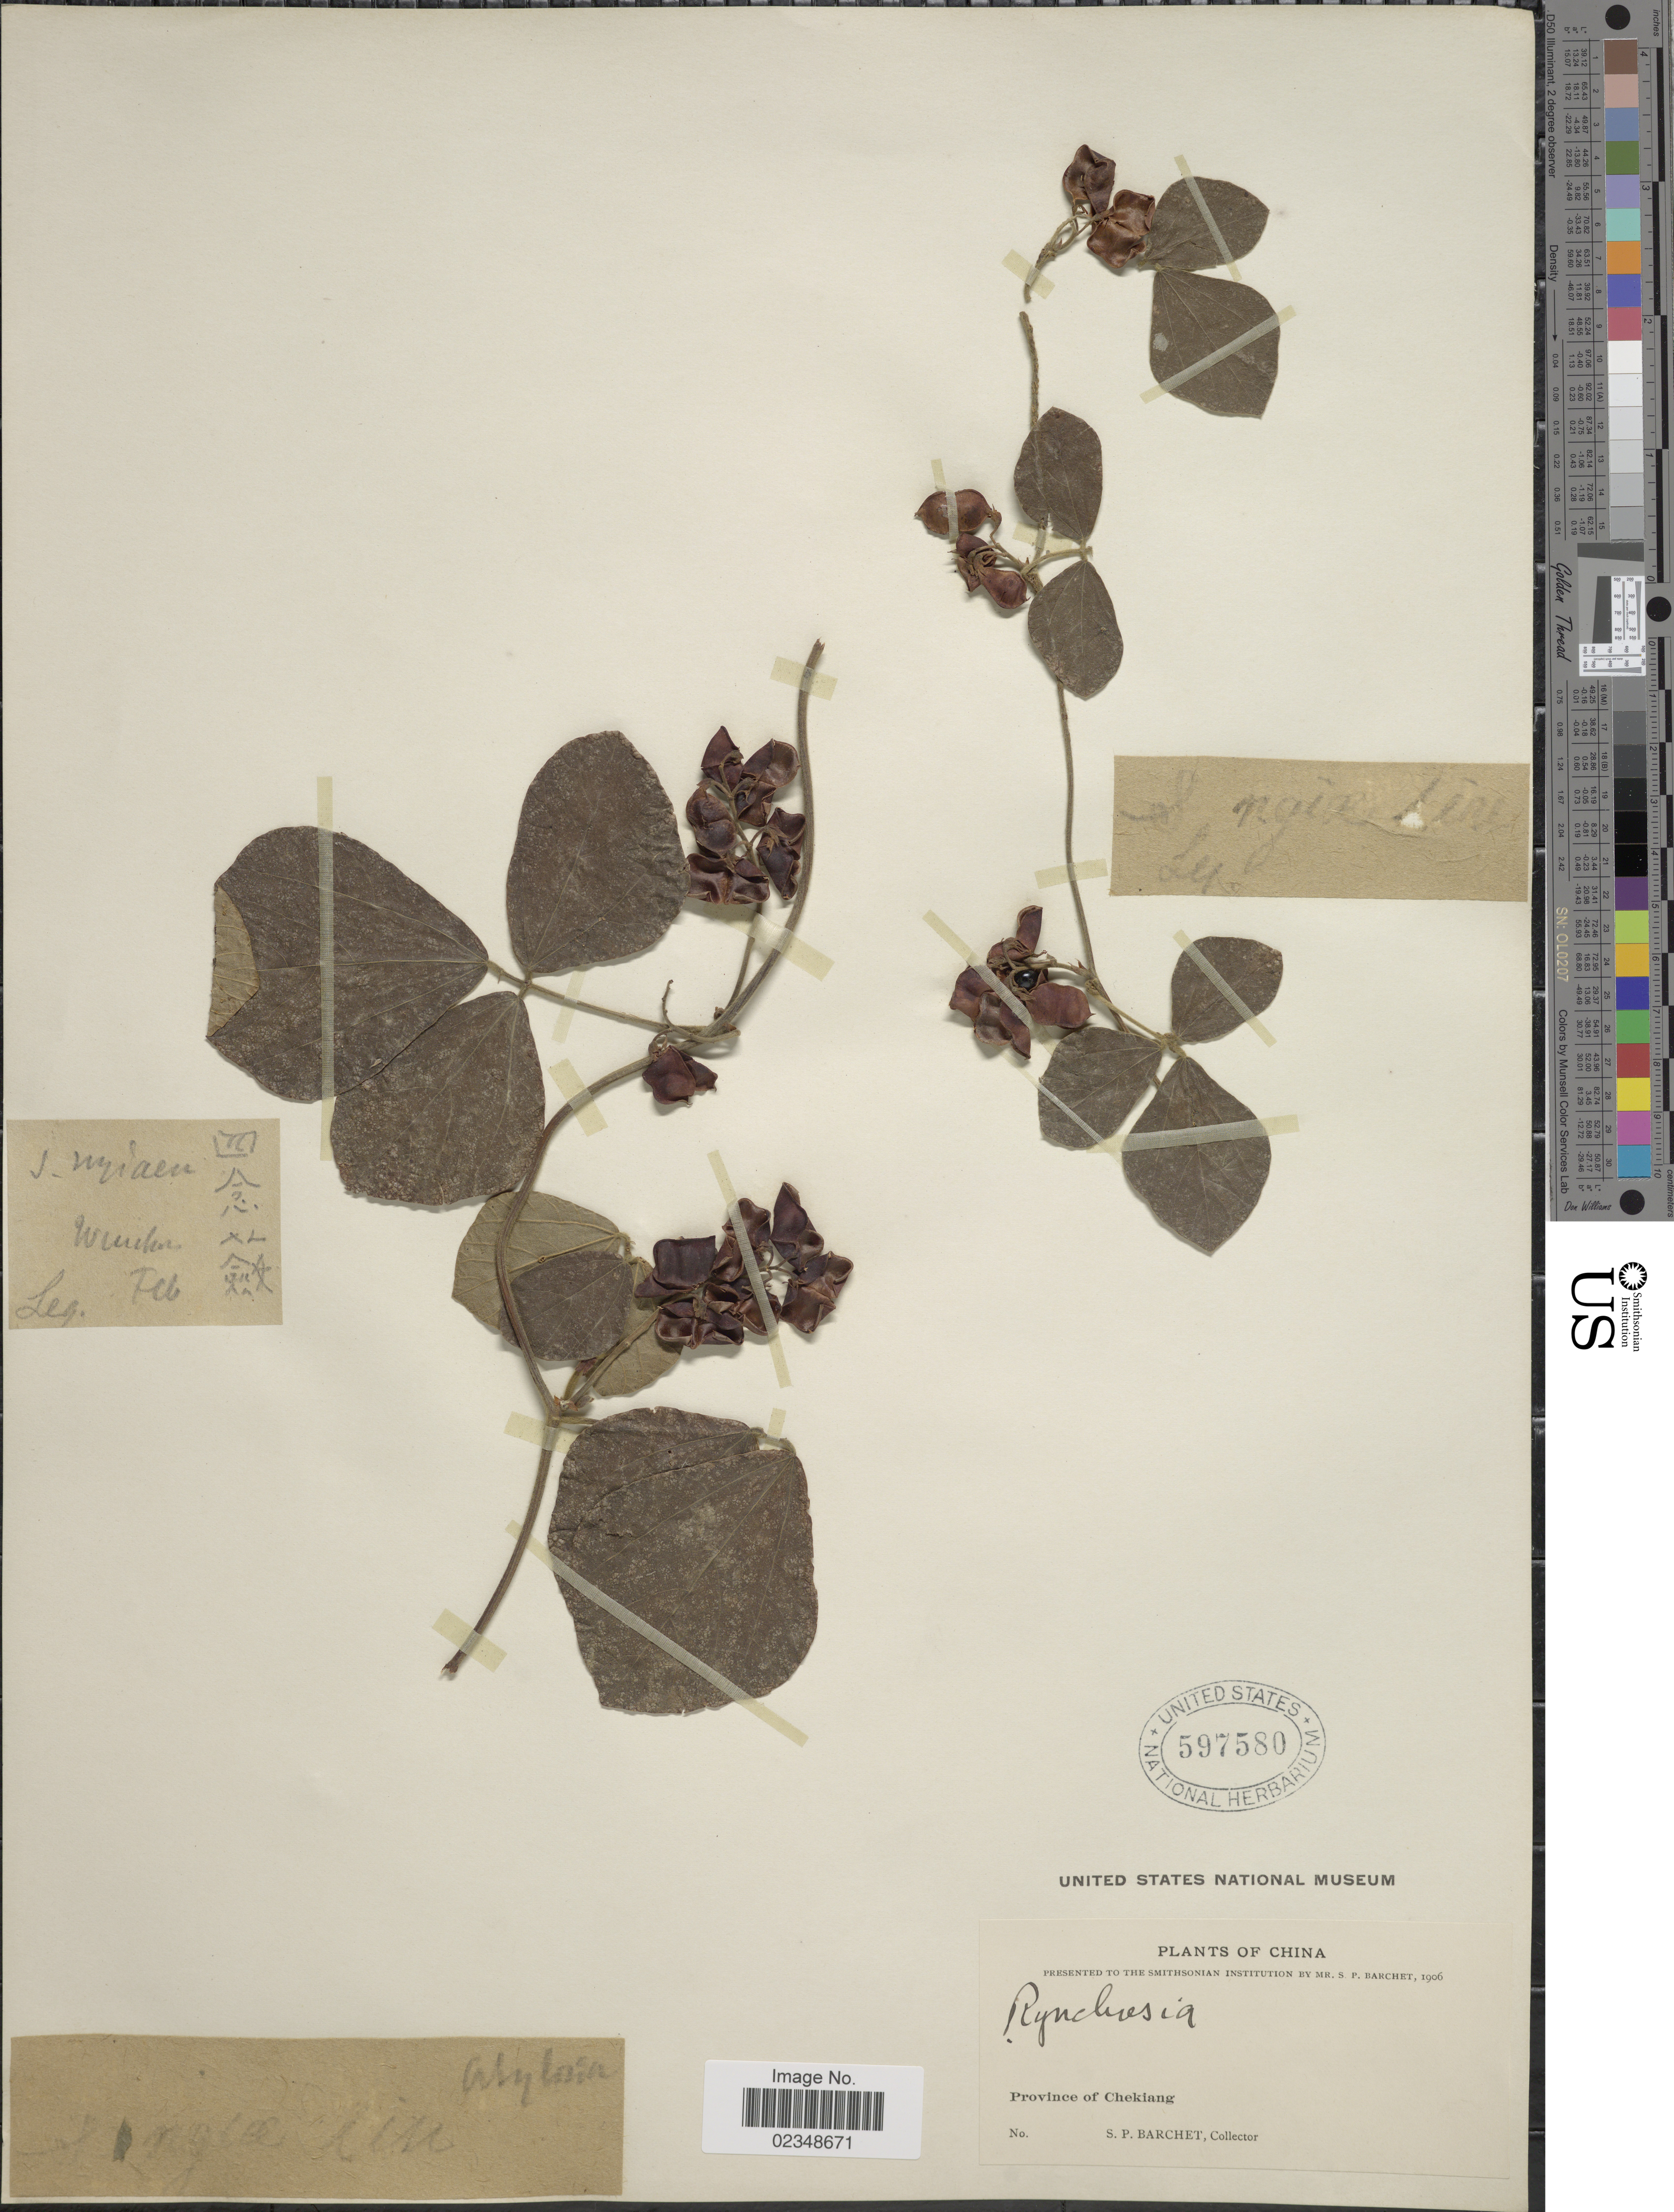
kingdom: Plantae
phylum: Tracheophyta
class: Magnoliopsida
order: Fabales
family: Fabaceae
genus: Rhynchosia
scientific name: Rhynchosia volubilis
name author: (Michx.) Wood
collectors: S. P. Barchet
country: China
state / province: Zhejiang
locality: Province of Chekiang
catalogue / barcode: US 597580